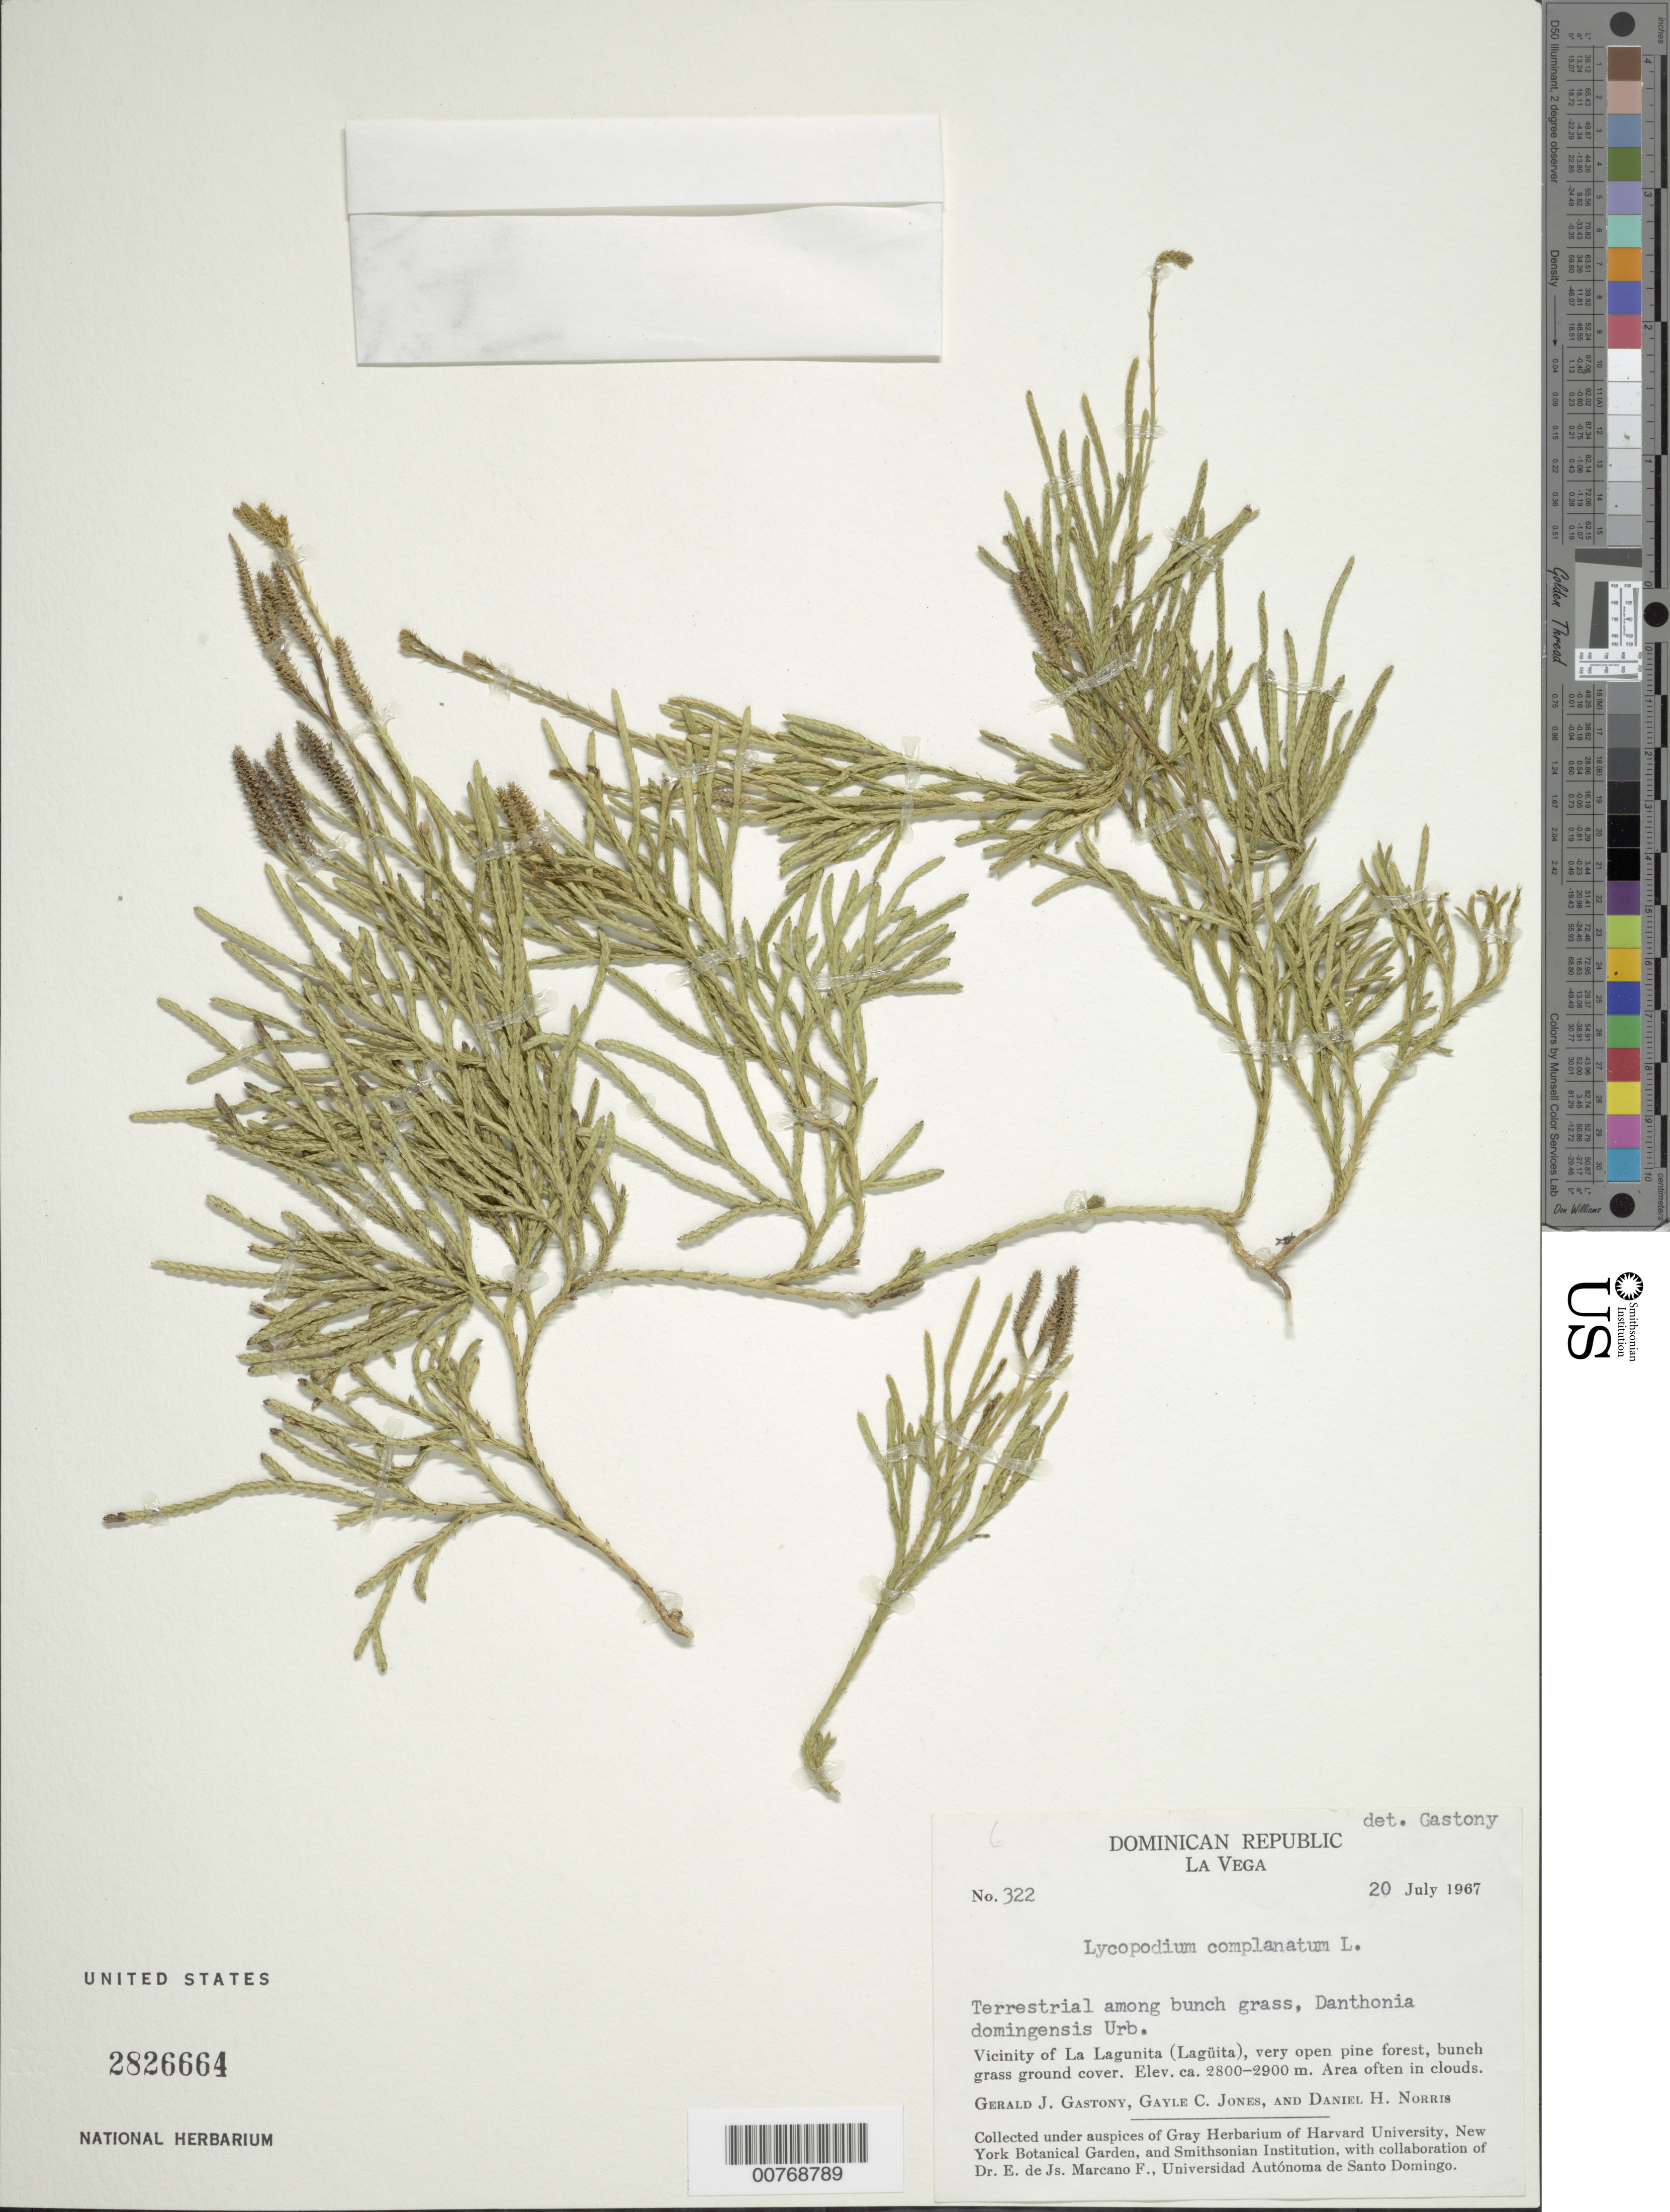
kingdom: Plantae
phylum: Tracheophyta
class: Lycopodiopsida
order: Lycopodiales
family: Lycopodiaceae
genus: Diphasiastrum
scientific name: Diphasiastrum thyoides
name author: (Humb. & Bonpl. ex Willd.) Holub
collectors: G. Gastony, G. C. Jones & D. H. Norris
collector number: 322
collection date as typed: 20 Jul 1967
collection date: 1967-07-20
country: Dominican Republic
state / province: La Vega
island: Hispaniola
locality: Vicinity of La Lagunita (Lagüita)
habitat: Among bunch grass, Danthonia domingensis. Very open pine forest. Area often in clouds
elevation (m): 2800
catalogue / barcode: US 2826664